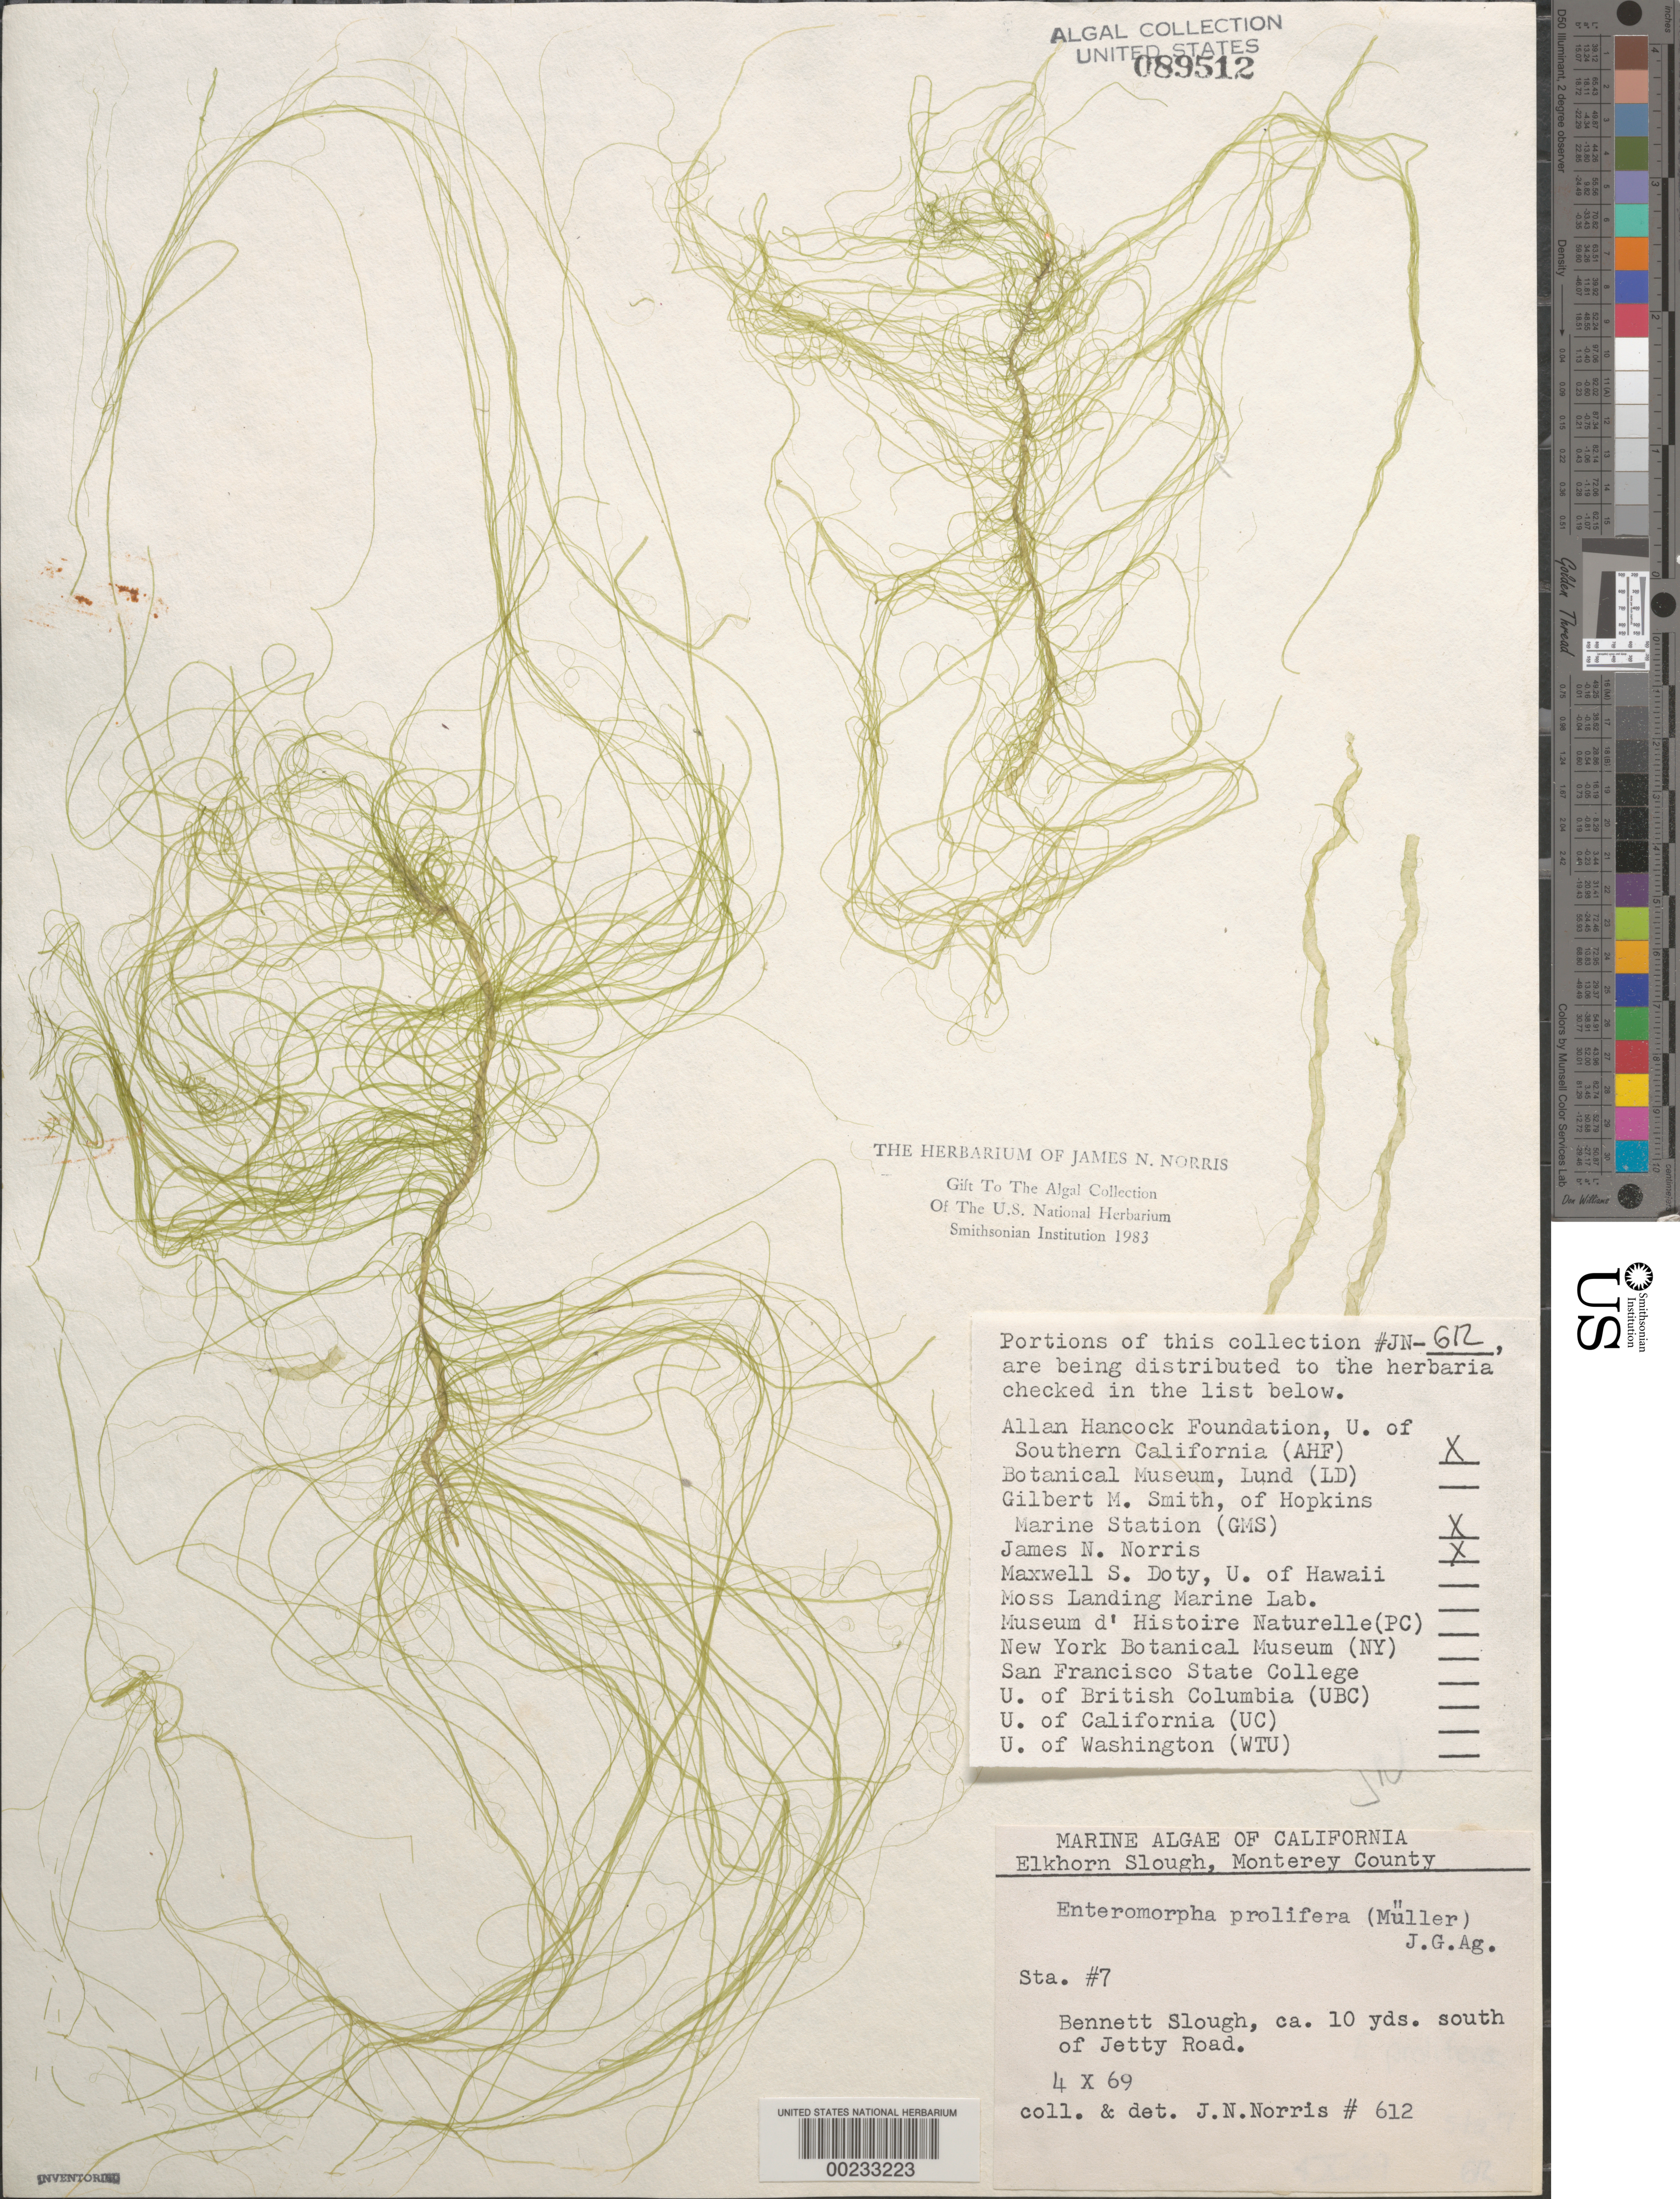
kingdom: Plantae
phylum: Chlorophyta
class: Ulvophyceae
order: Ulvales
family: Ulvaceae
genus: Ulva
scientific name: Ulva prolifera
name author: O.F. Müller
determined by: Algae name updating Project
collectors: J. N. Norris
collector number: JN-612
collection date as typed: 04 Oct 1969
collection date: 1969-10-04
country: United States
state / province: California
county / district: Monterey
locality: Bennett Slough, Elkhorn Slough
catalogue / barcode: US 89512